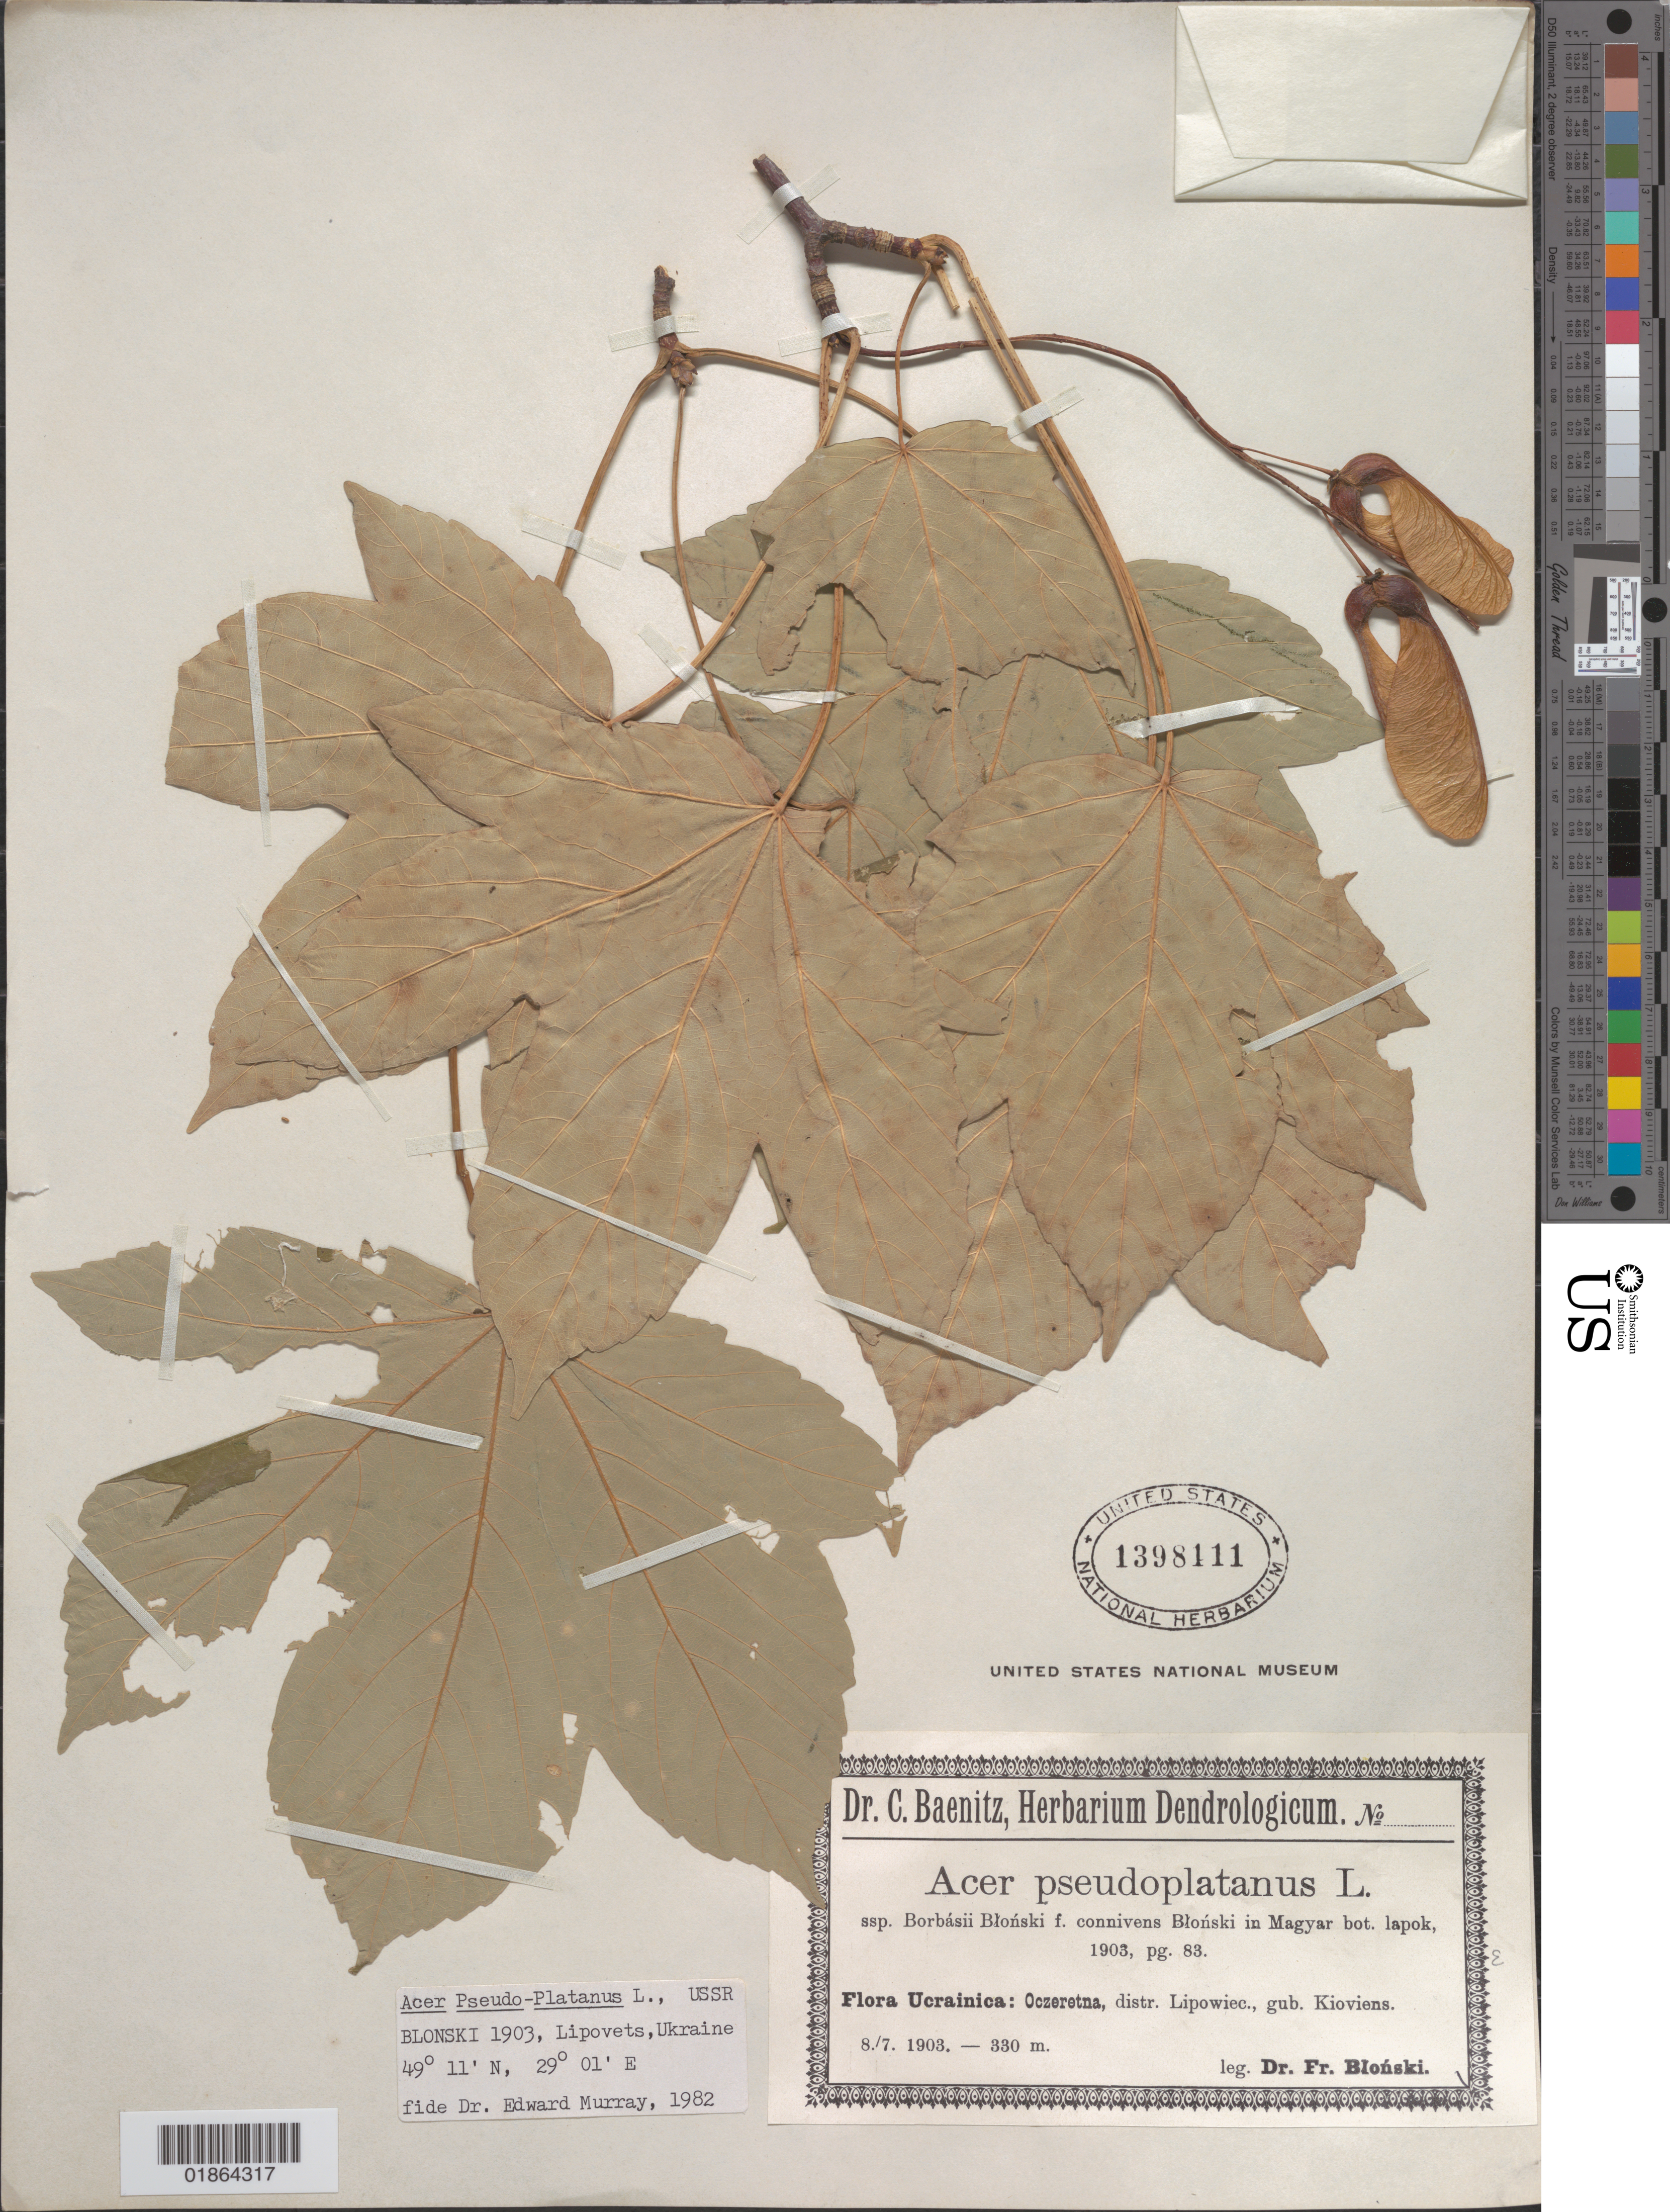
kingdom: Plantae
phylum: Tracheophyta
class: Magnoliopsida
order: Sapindales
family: Sapindaceae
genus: Acer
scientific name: Acer pseudoplatanus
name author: L.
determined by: Murray, Edward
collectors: F. Blonski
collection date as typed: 8./7. 1903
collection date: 1903-09-08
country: Poland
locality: Oczeretna, distr. Lipowiec., gub. Kioviens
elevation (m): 330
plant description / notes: Label says; "Flora Ucrainica" but other localities listed are in Poland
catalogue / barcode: US 1398111